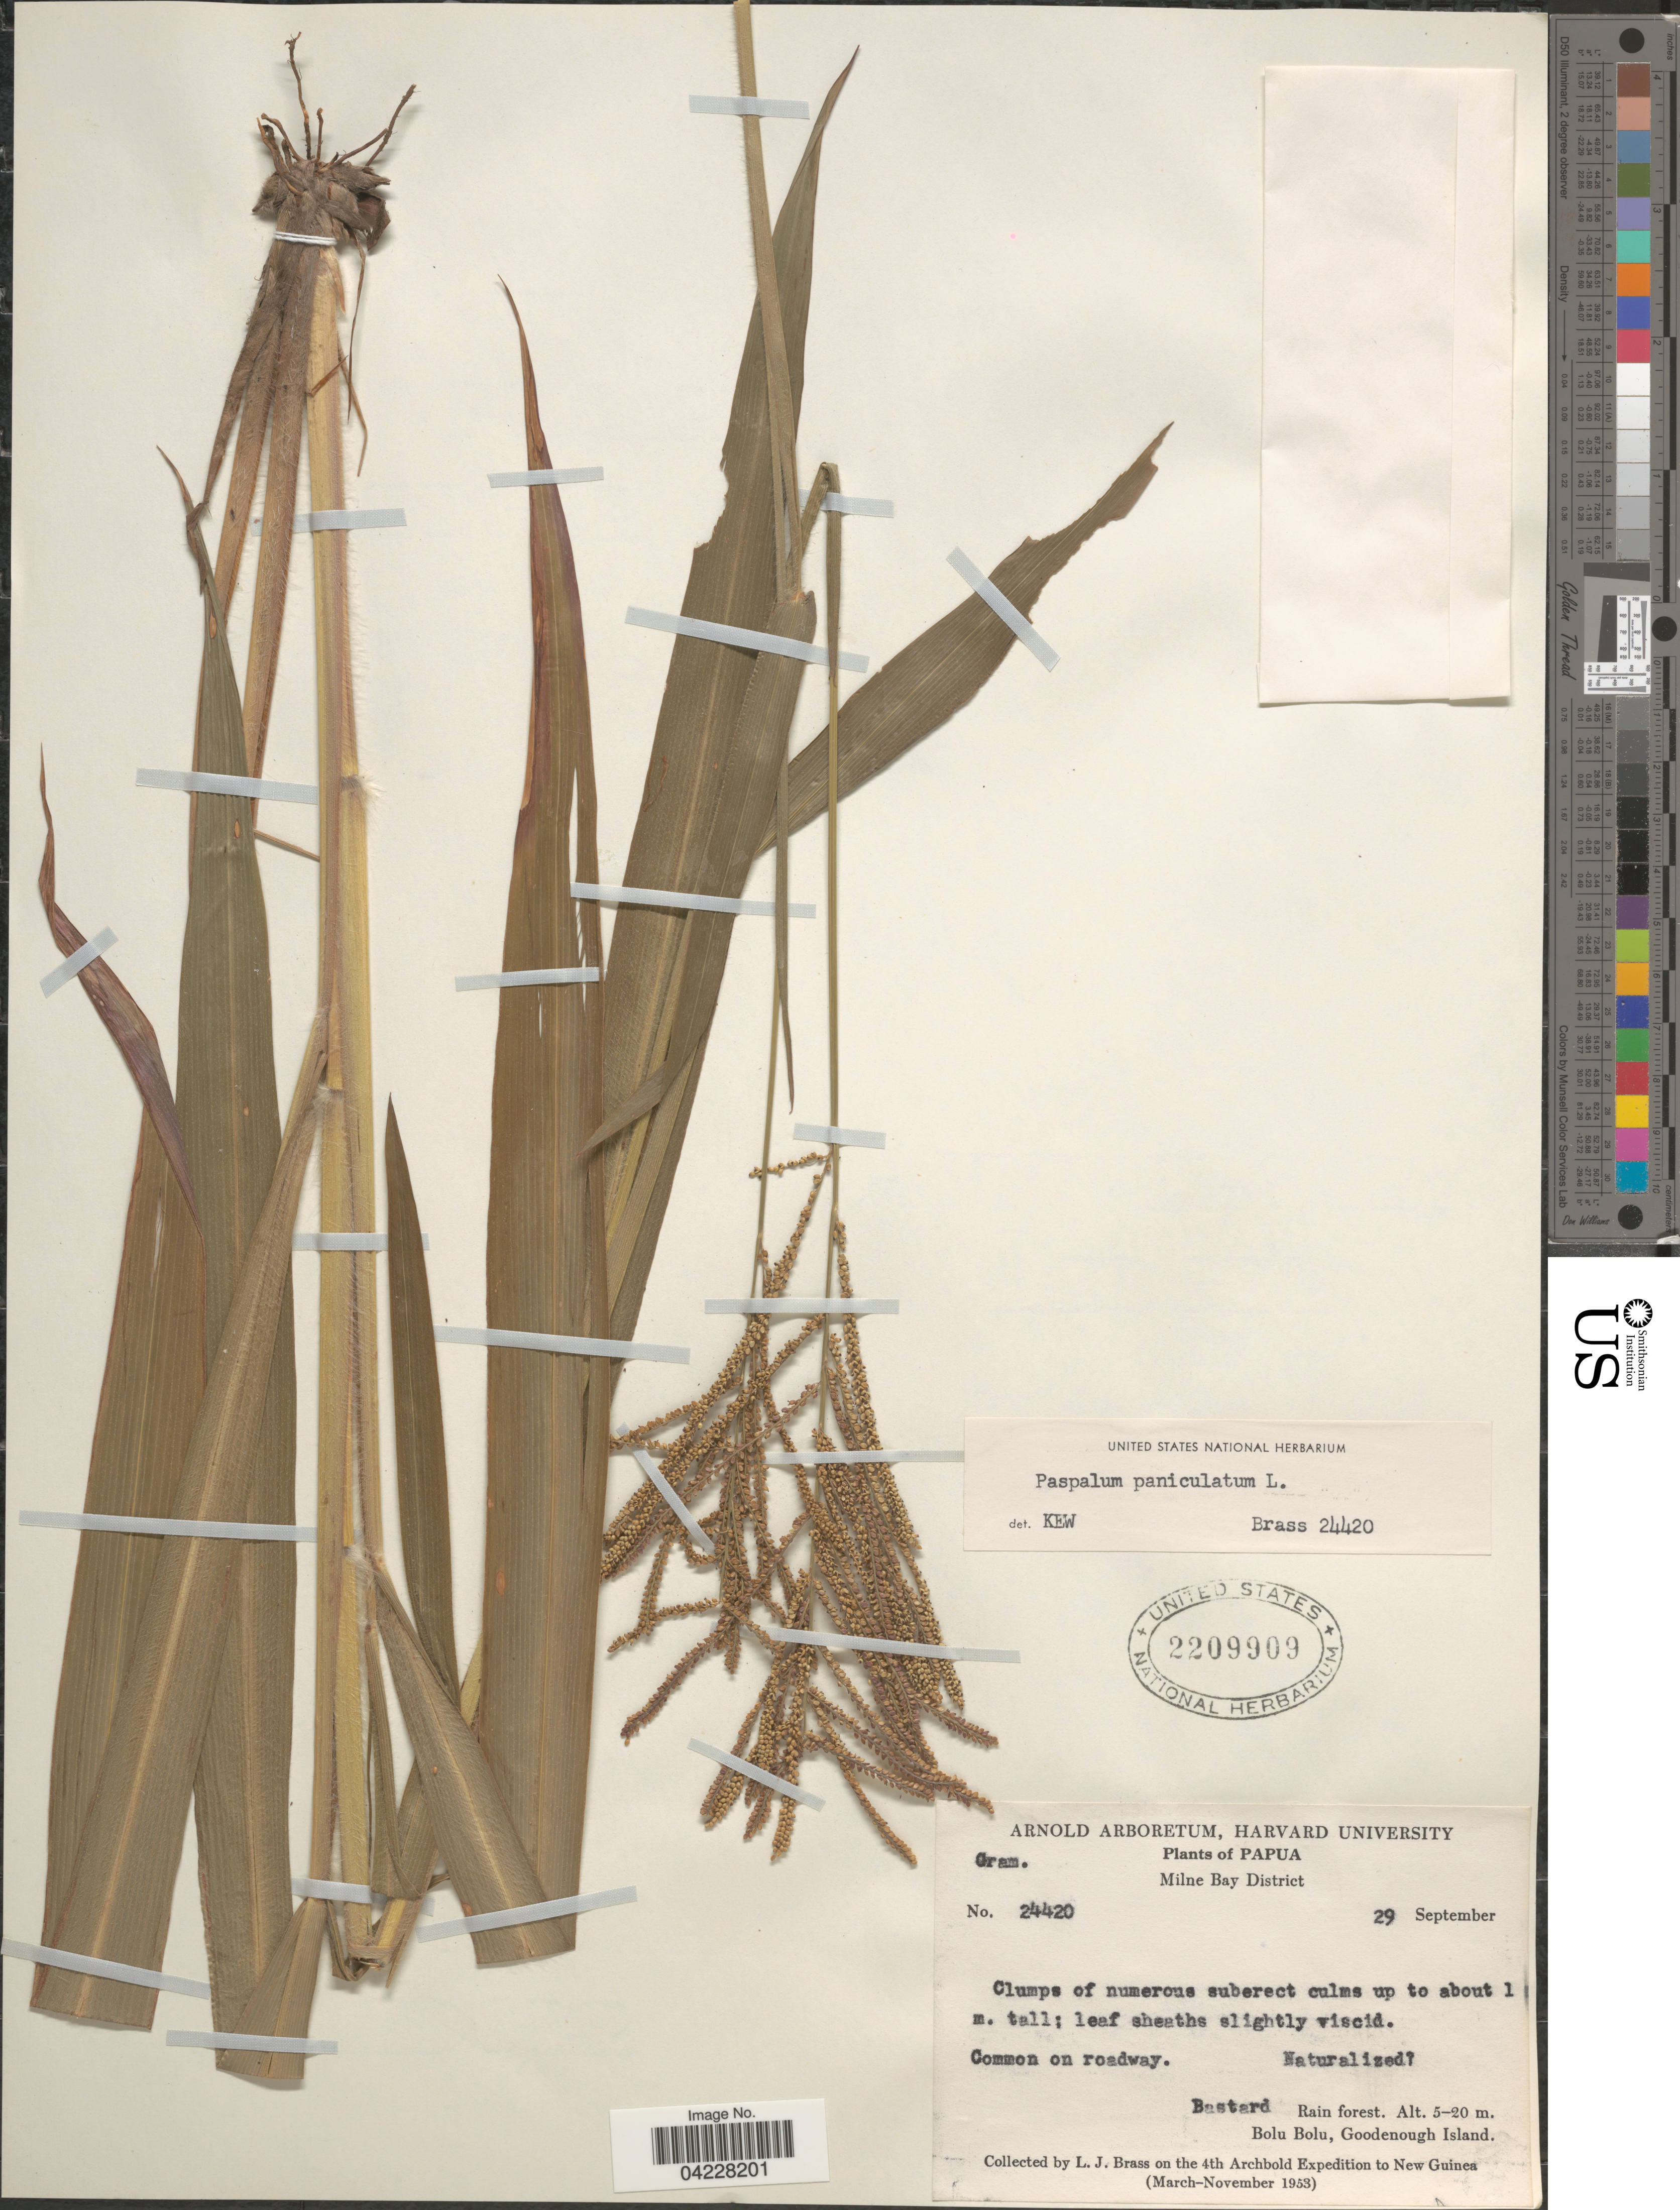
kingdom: Plantae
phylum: Tracheophyta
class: Liliopsida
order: Poales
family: Poaceae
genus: Paspalum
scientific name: Paspalum paniculatum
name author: L.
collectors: L. J. Brass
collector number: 24420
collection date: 1953-09-29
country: Papua New Guinea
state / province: Milne Bay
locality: Papua. MIlne Bay District. Common on roadway. Bastard Rain Forest. Bolu Bolu, Goodenough Island. The 4th Archbold Expedition to New Guinea (March-November 1953).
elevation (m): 5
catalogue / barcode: US 2209909